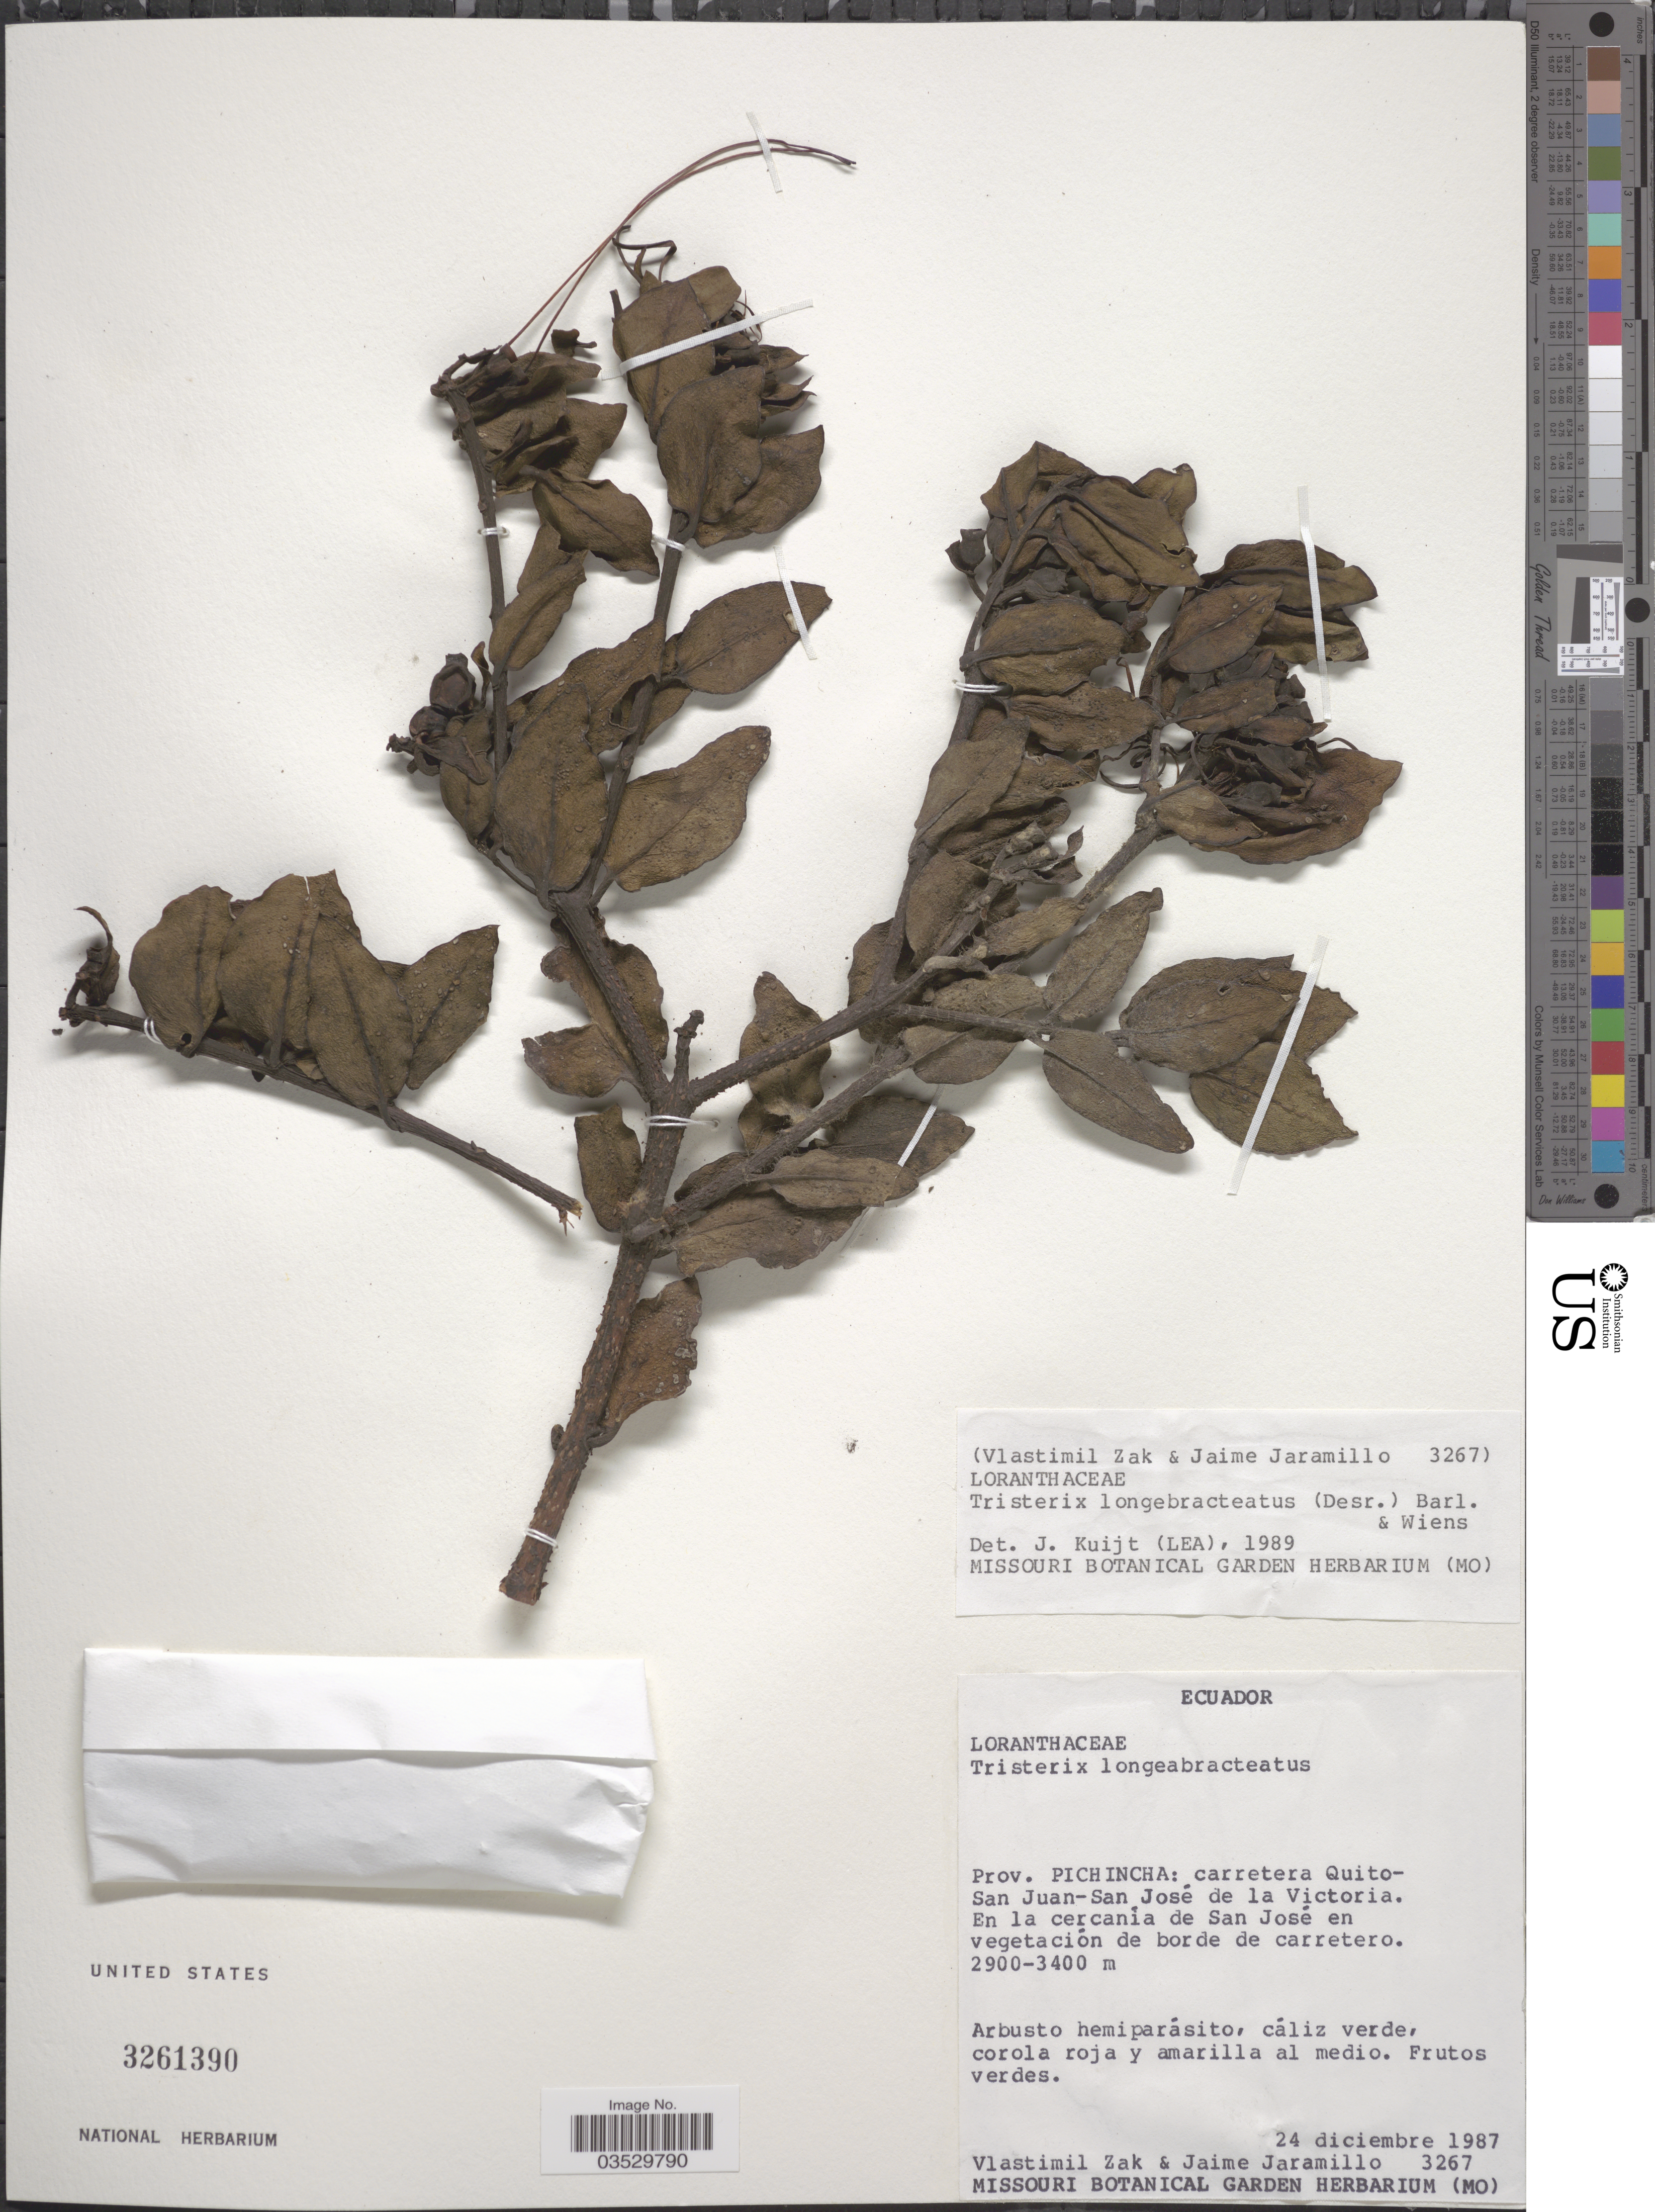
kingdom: Plantae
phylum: Tracheophyta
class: Magnoliopsida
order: Santalales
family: Loranthaceae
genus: Tristerix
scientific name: Tristerix longebracteatus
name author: (Desr.) Bart. & Wiens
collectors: V. Zak & J. Jaramillo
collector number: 3267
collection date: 1987-12-24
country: Ecuador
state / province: Pichincha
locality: Carretera Quito-San Juan-San José de la Victoria. En la cercania de San José en vegetación de borde de carretero.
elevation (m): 2900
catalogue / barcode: US 3261390